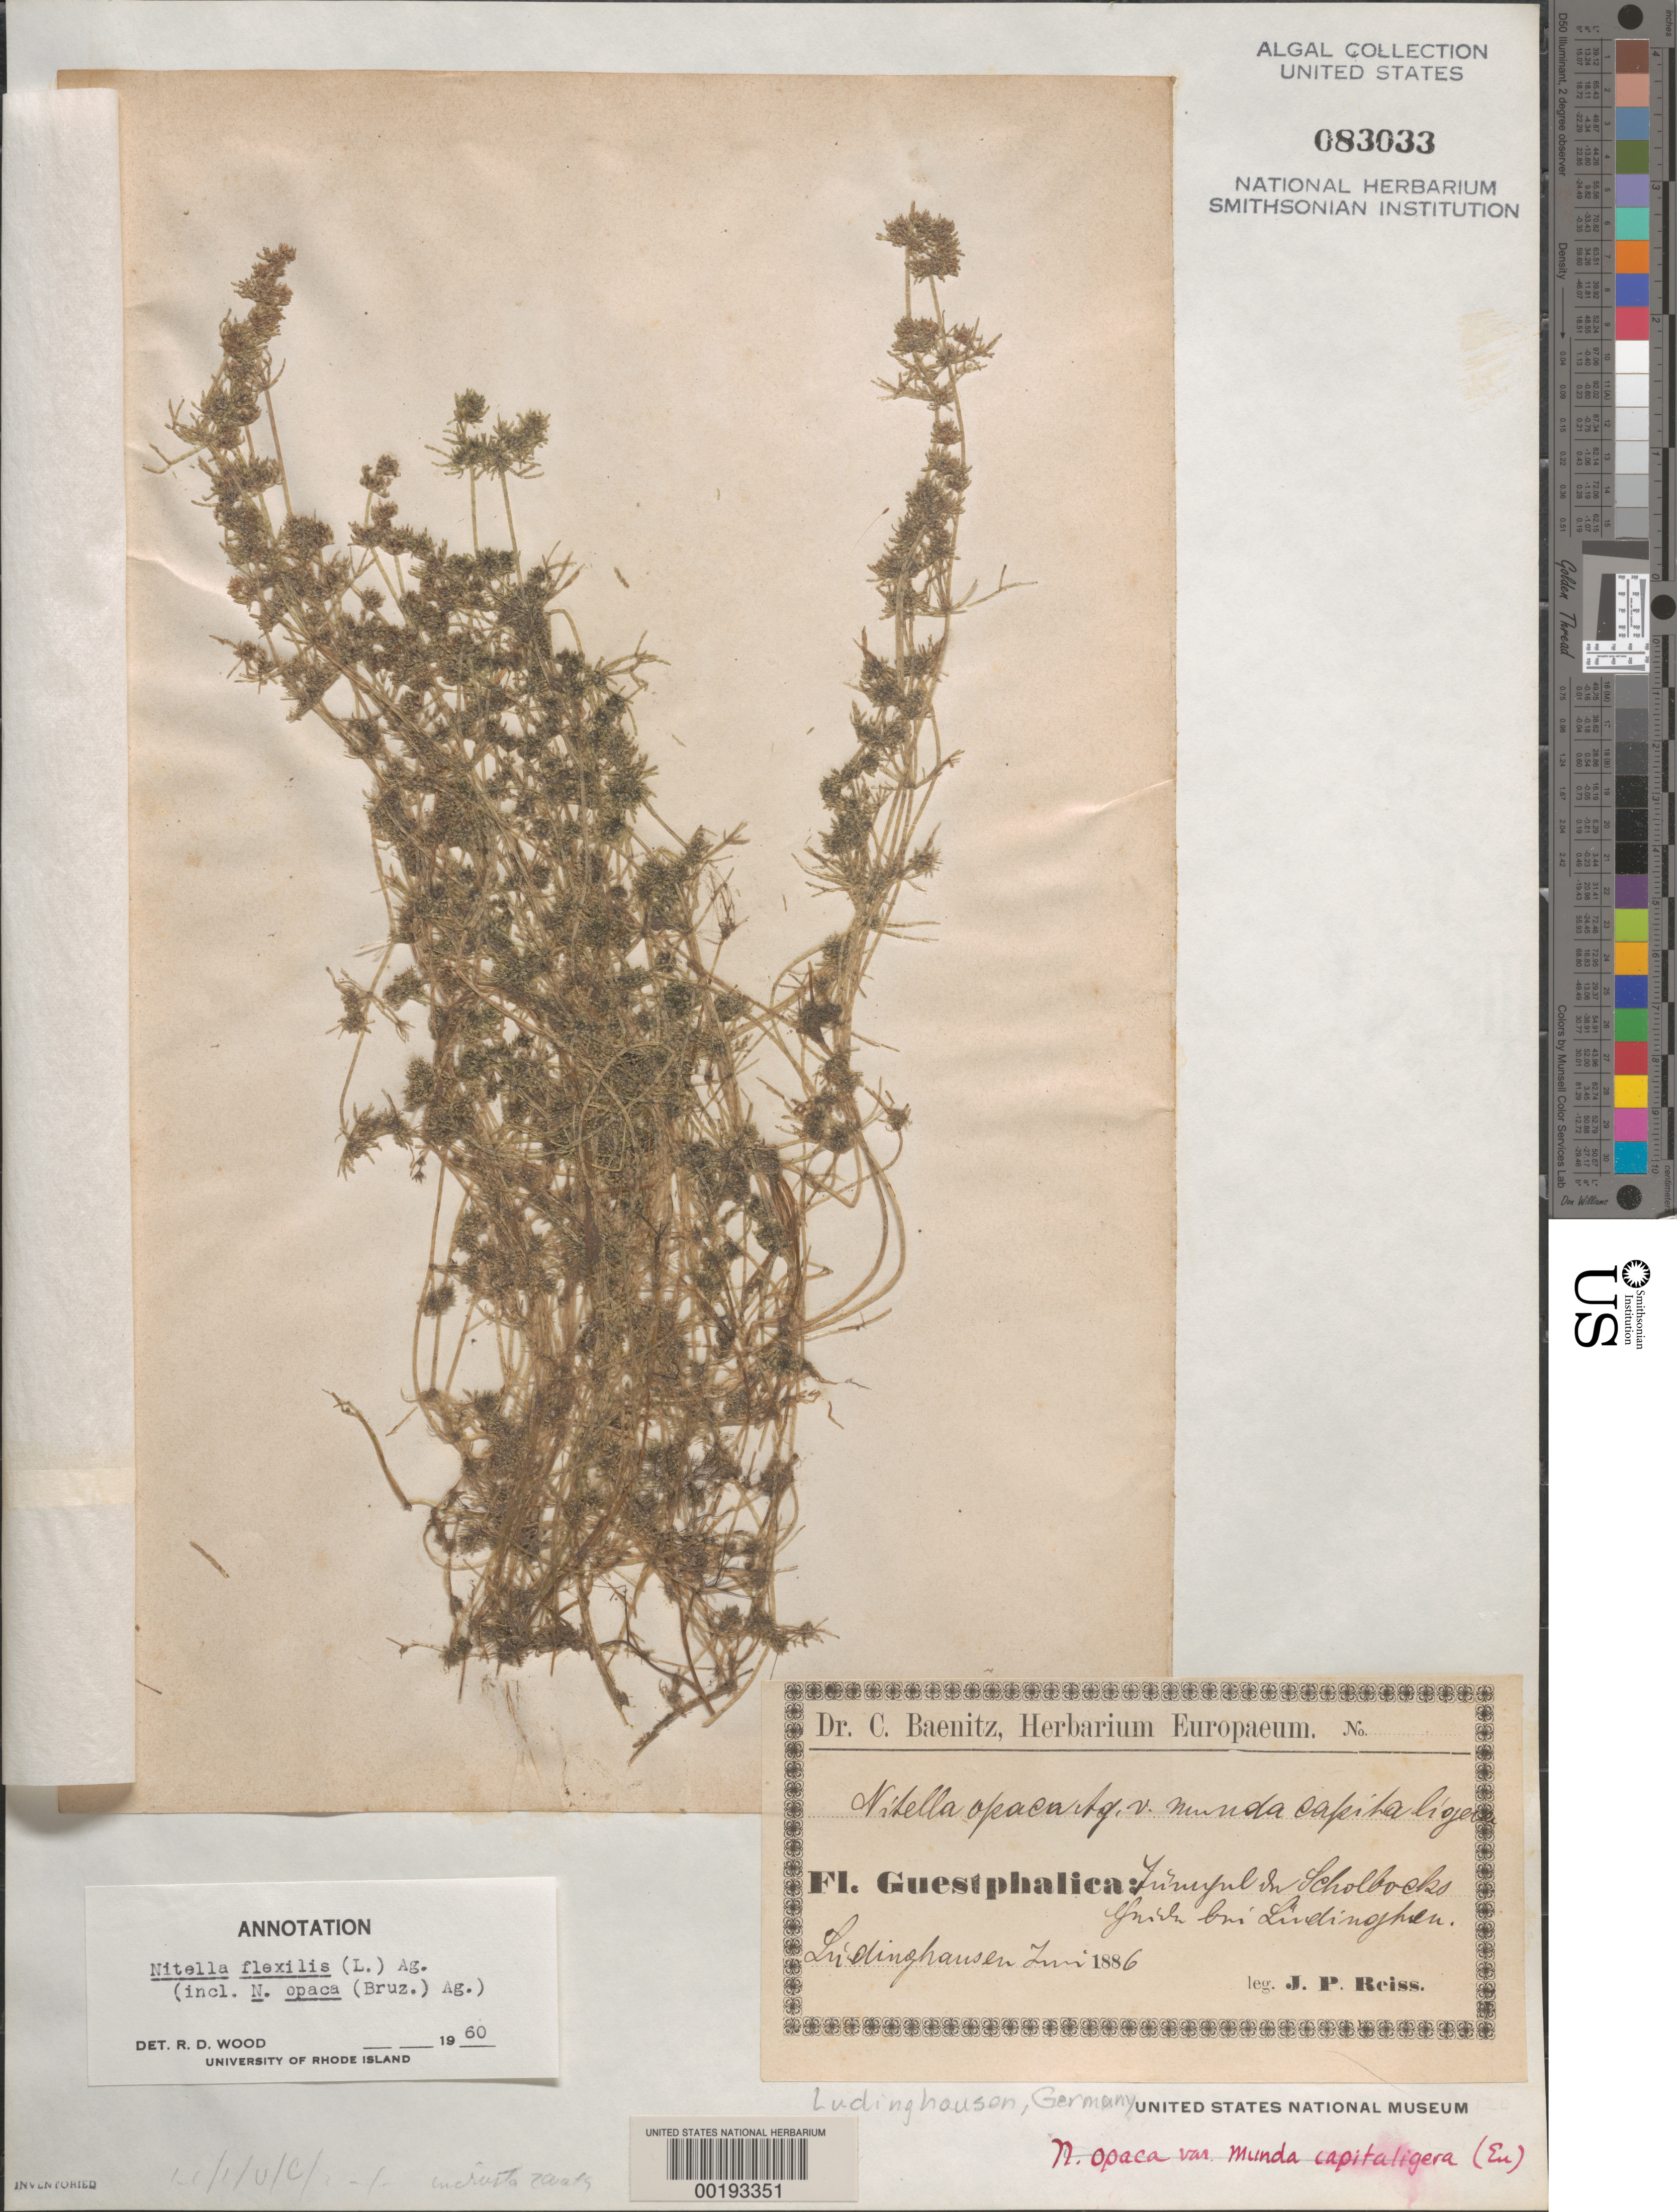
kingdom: Plantae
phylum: Charophyta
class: Charophyceae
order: Charales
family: Characeae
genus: Nitella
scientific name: Nitella flexilis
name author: (L.) C. Agardh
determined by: Wood, R. D.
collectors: J. Reiss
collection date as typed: Jun 1886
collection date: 1886-06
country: Germany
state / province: Nordrhein-Westfalen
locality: Ludinghausen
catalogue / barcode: US 83033